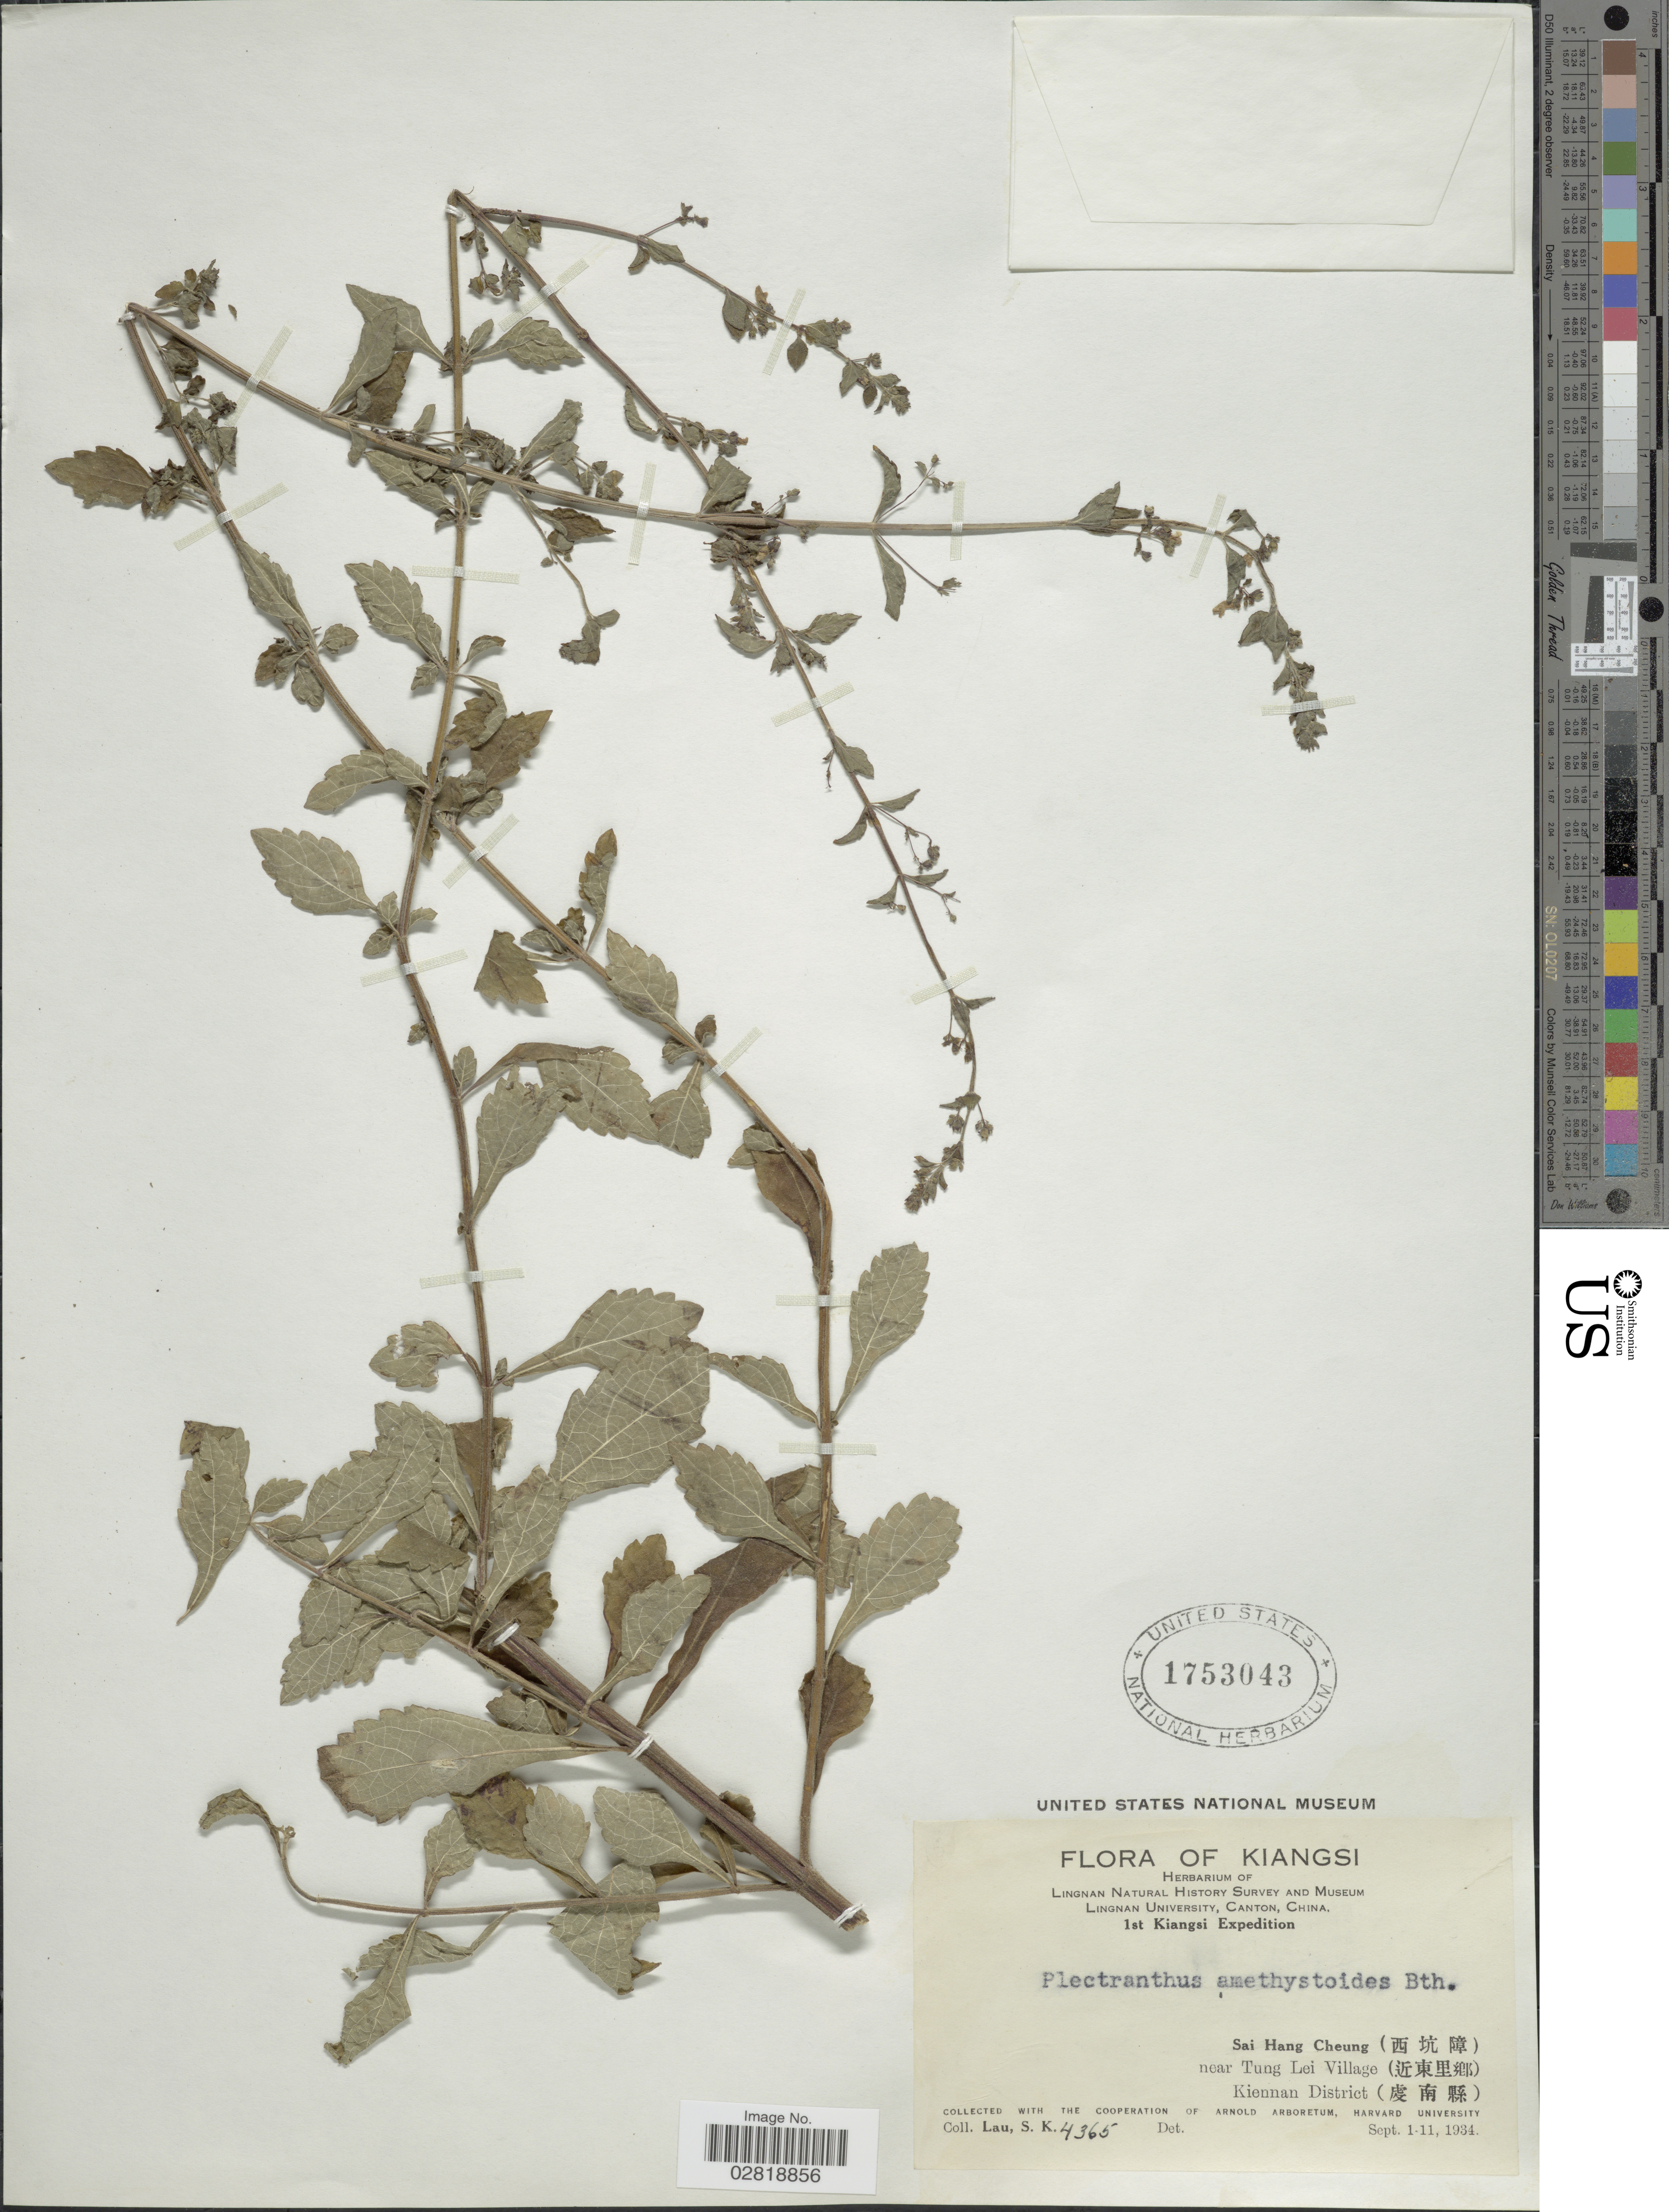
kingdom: Plantae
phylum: Tracheophyta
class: Magnoliopsida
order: Lamiales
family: Lamiaceae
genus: Isodon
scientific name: Isodon amethystoides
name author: (Benth.) H. Hara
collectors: S. K. Lau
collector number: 4365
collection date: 1934-09-01/1934-09-11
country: China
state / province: Jiangxi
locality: Kiangsi. SAi Hang Cheung (X) near Tung Lei Village (X). Kiennan District (X).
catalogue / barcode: US 1753043